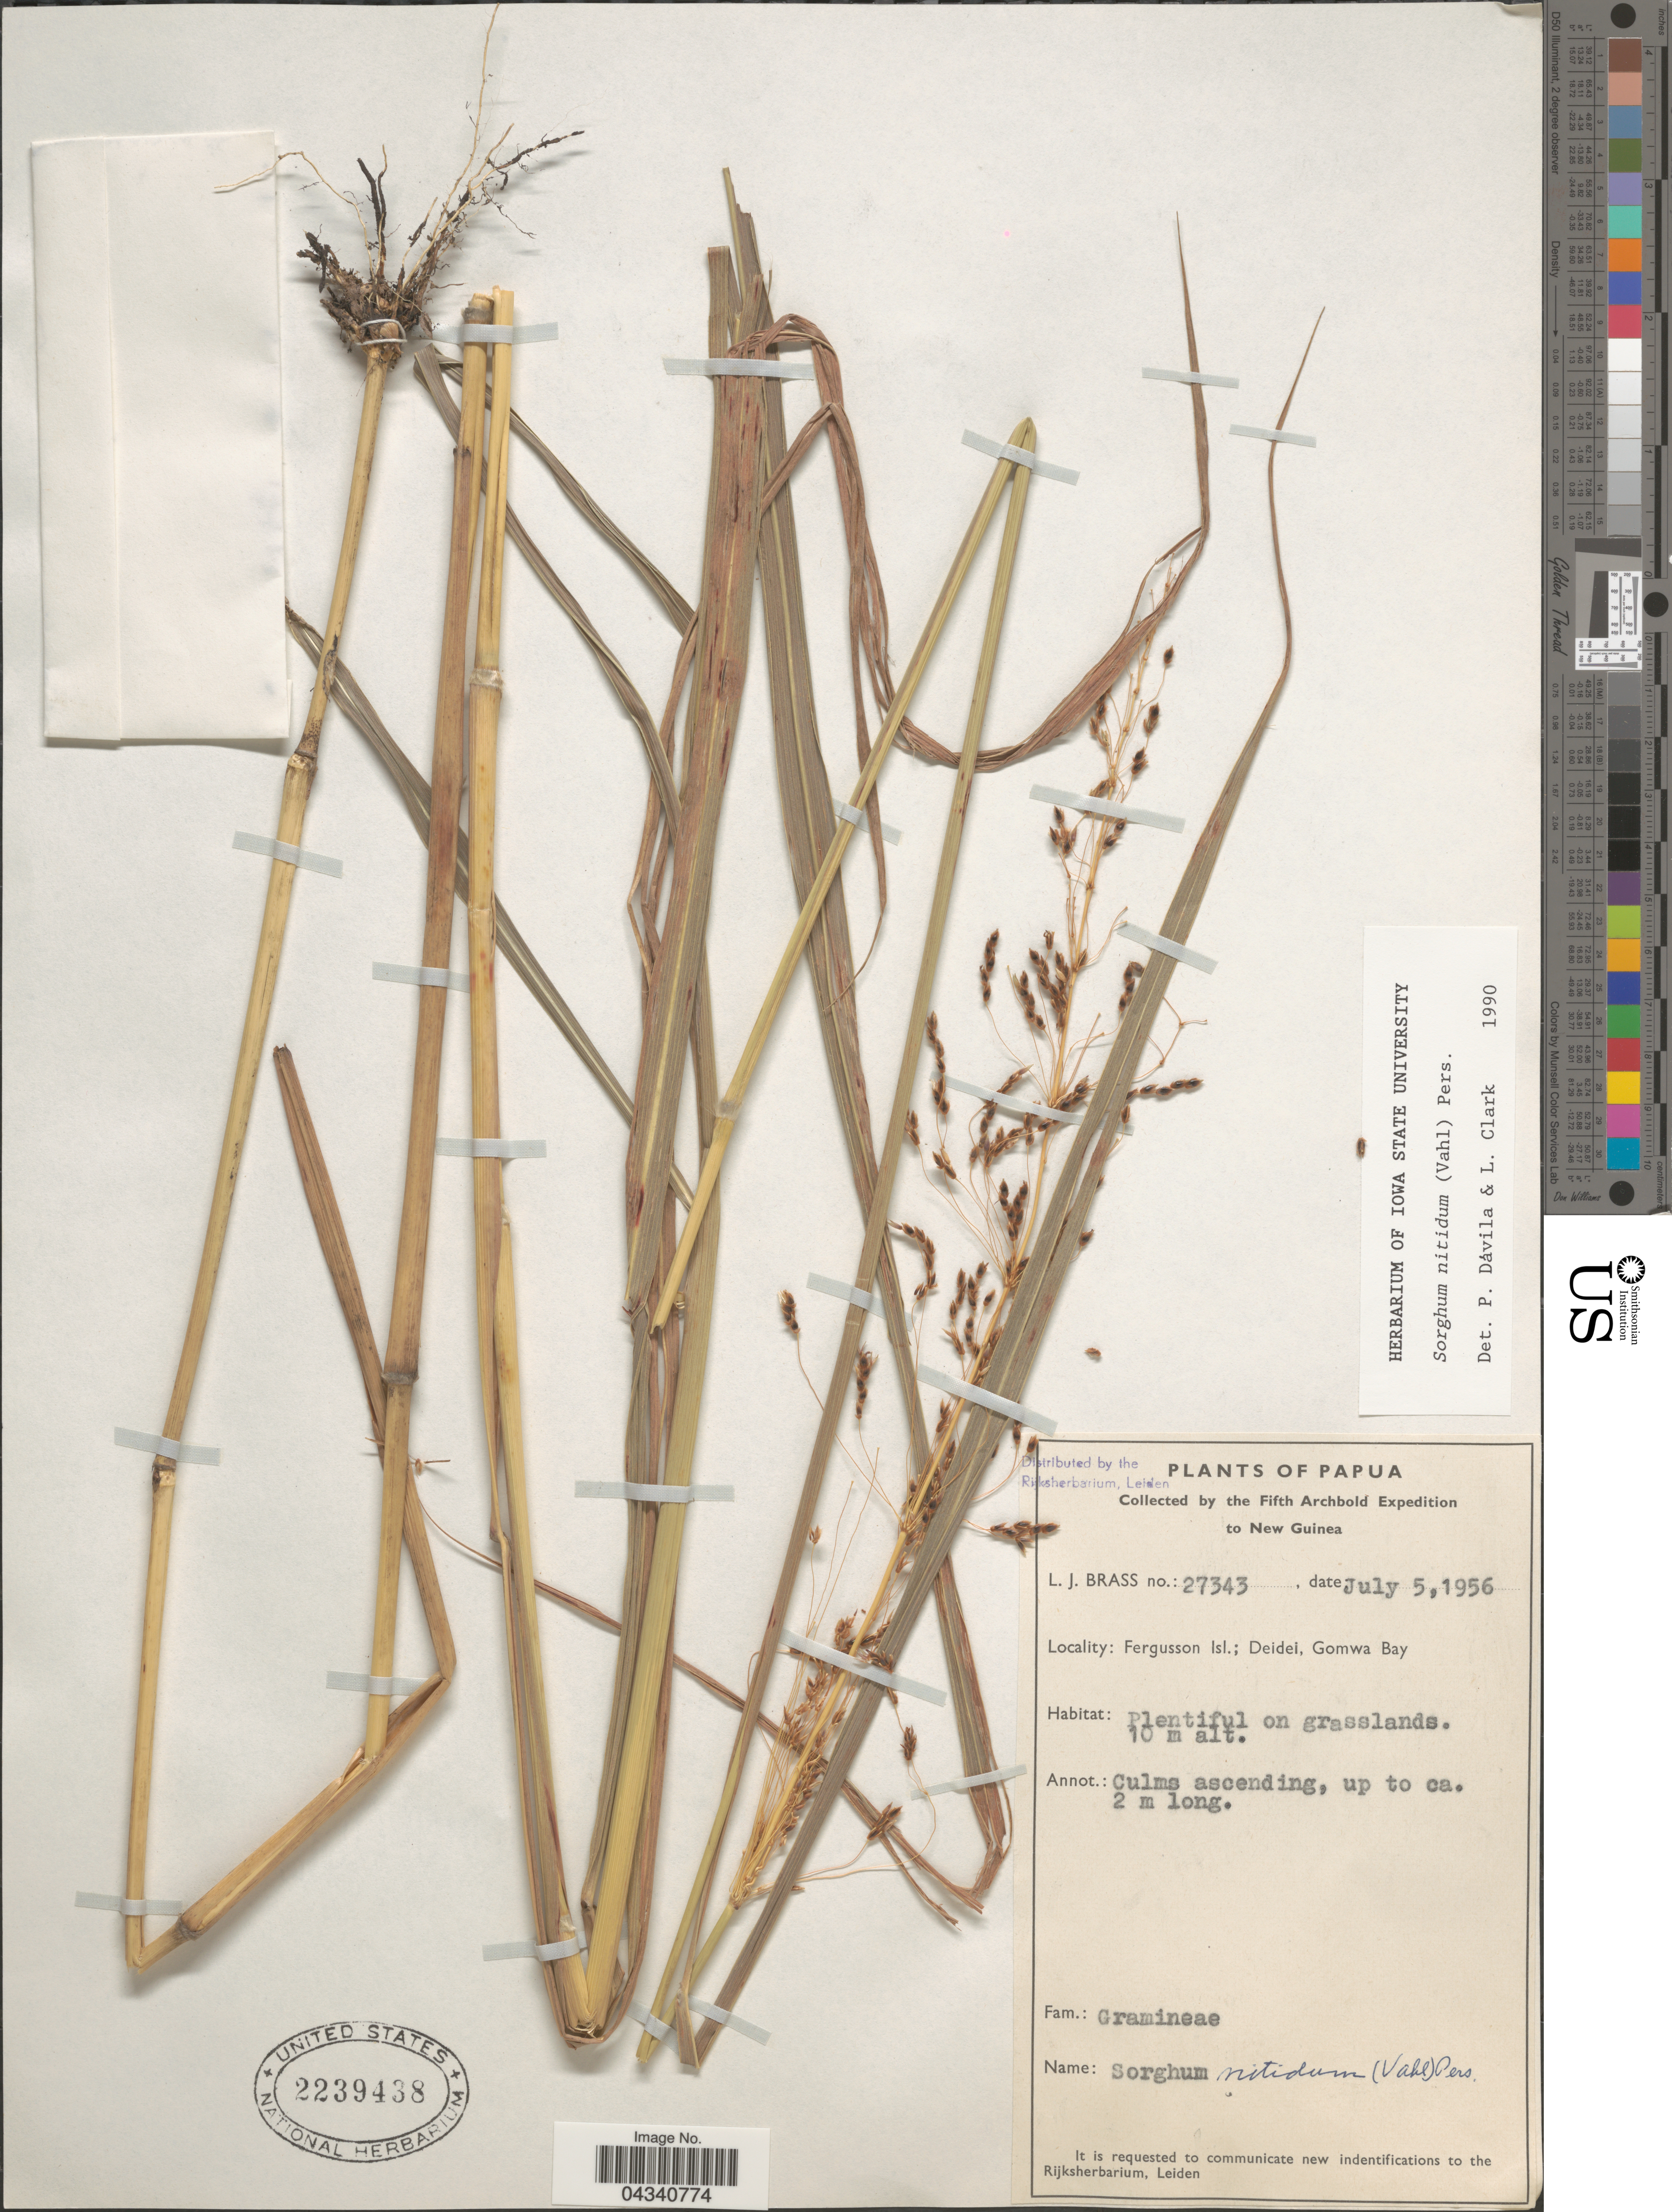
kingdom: Plantae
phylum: Tracheophyta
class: Liliopsida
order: Poales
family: Poaceae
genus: Sorghum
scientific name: Sorghum nitidum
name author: (Vahl) Pers.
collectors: L. J. Brass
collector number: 27343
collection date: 1956-07-05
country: Papua New Guinea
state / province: Milne Bay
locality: Fifth Archbold Expedition to New Guinea. Fergusson Isl., Deidei, Gomwa Bay.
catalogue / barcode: US 2239438